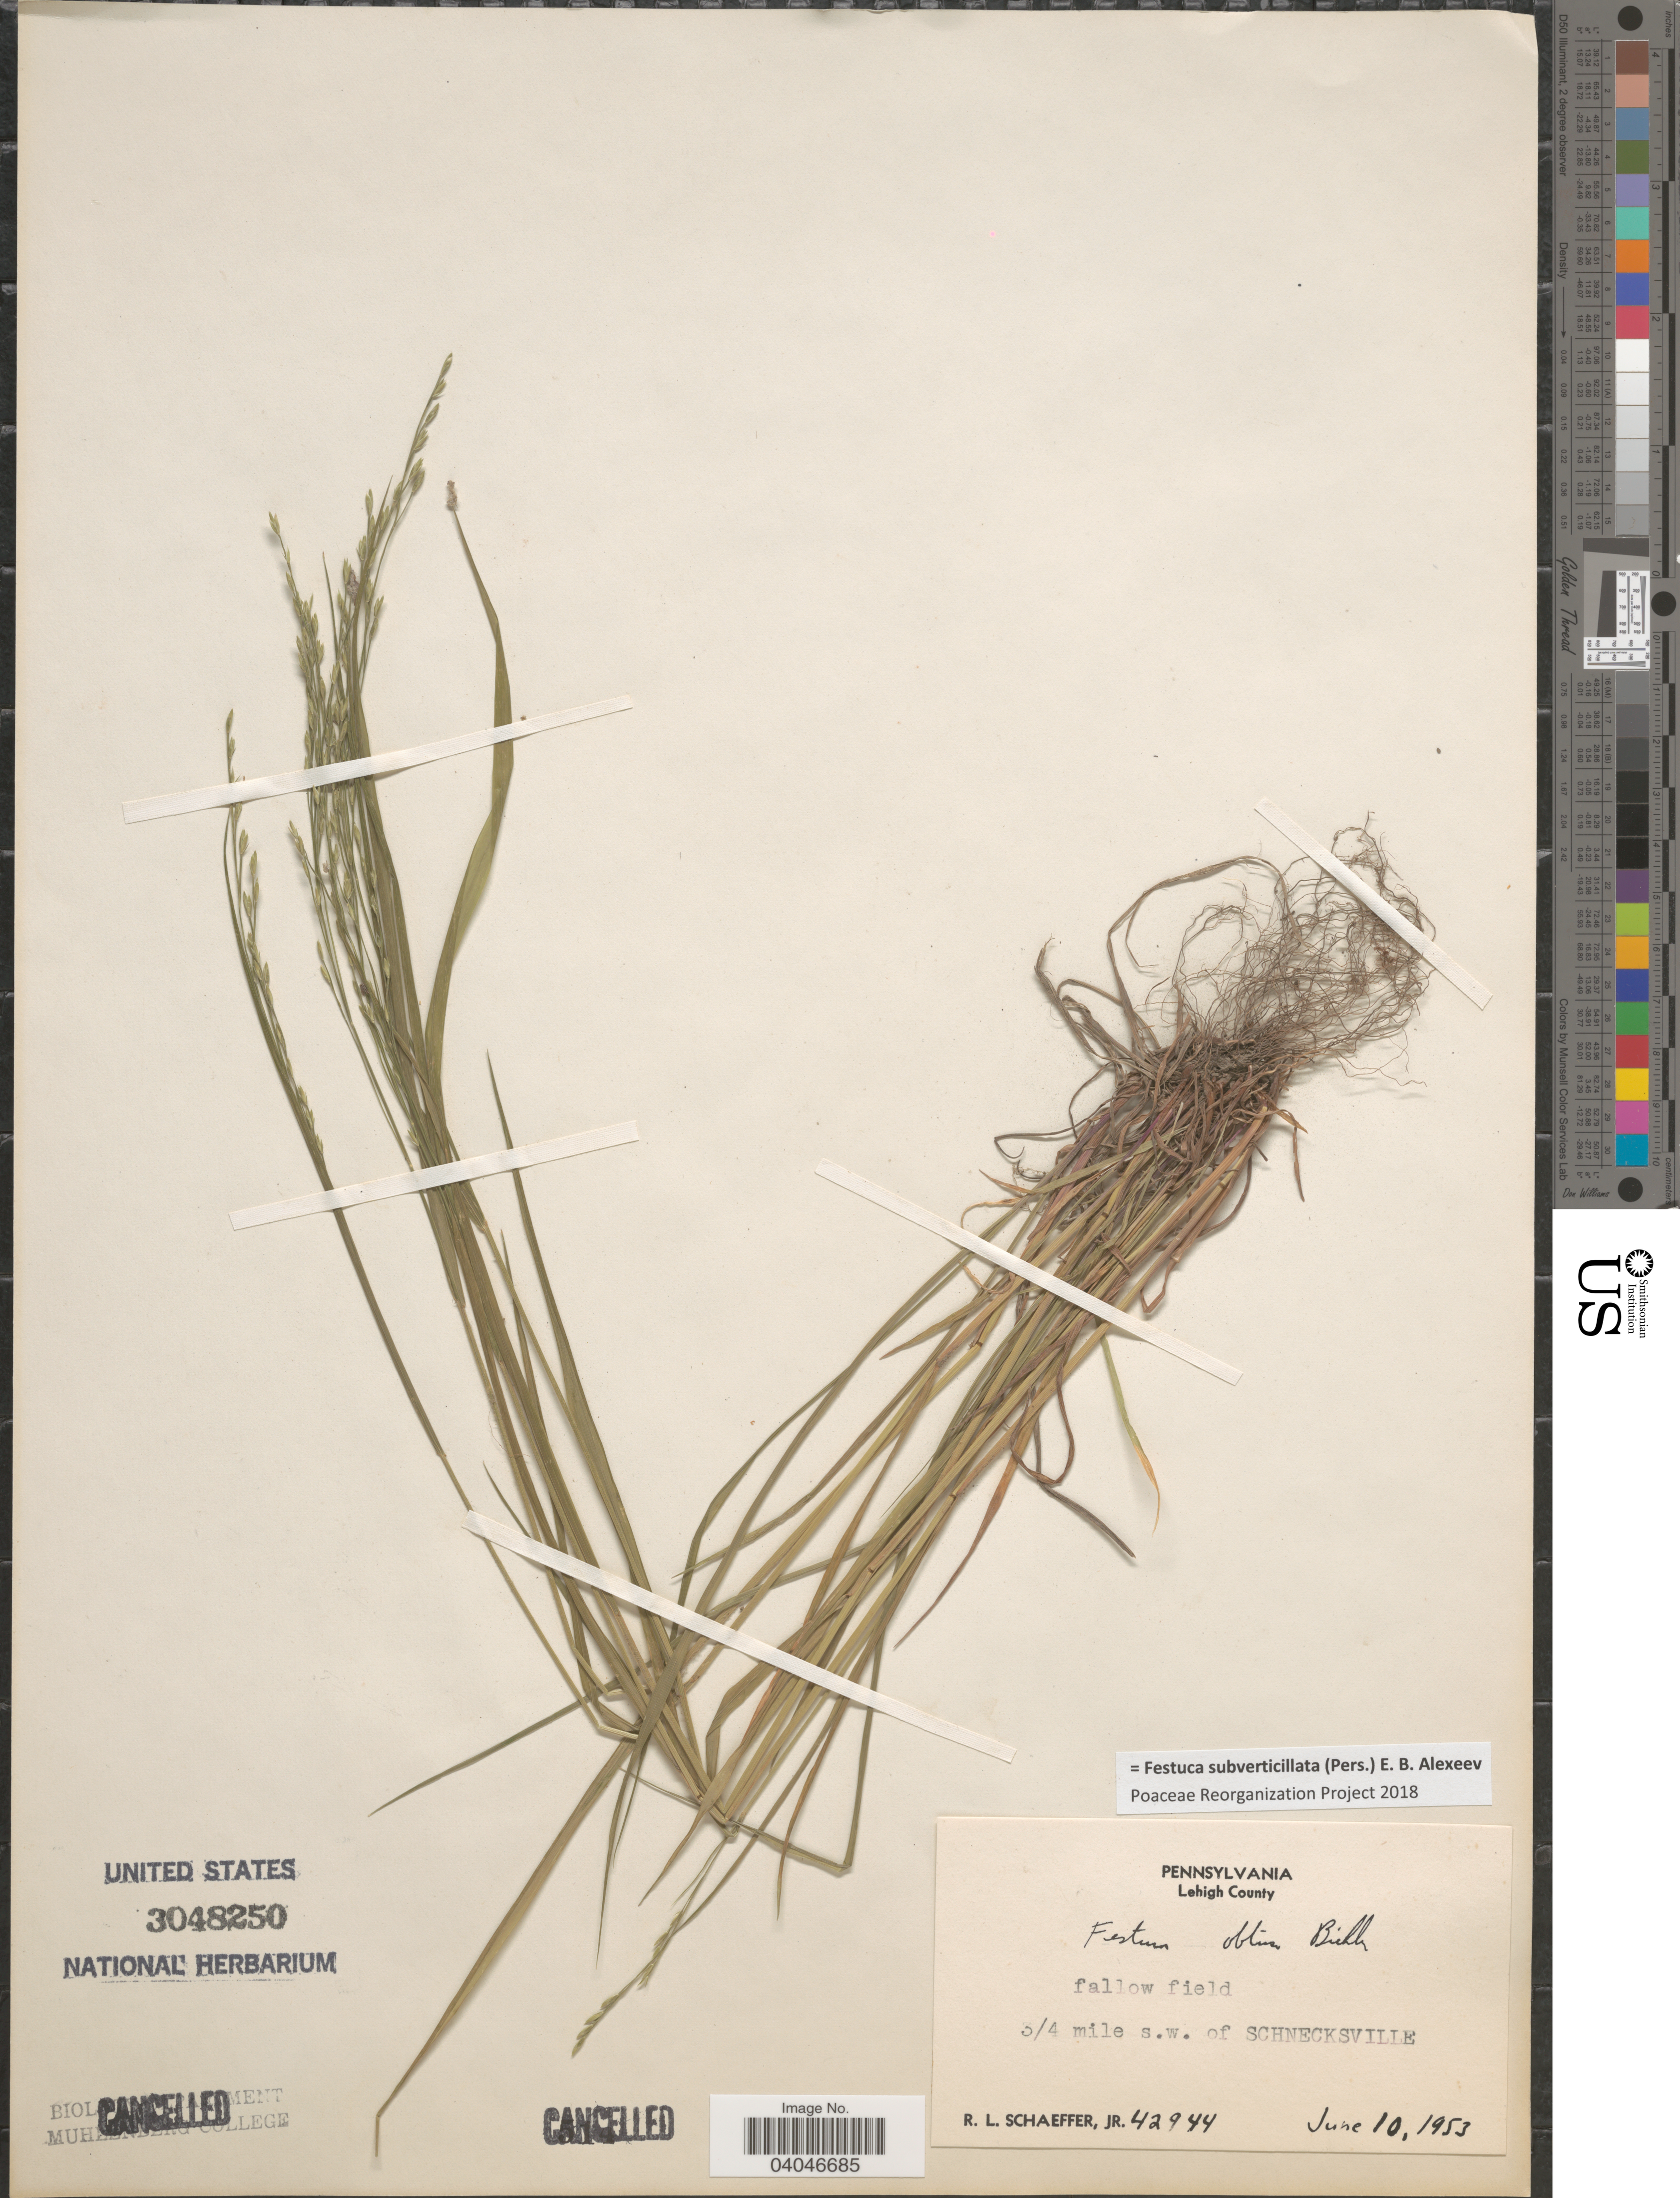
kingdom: Plantae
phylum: Tracheophyta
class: Liliopsida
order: Poales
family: Poaceae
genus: Festuca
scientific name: Festuca subverticillata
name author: (Pers.) E.B. Alexeev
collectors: R. L. Schaeffer Jr.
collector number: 42944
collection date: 1953-06-10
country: United States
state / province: Pennsylvania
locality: Lehigh County. 3/4 mile s.w. of SCHNECKSVILLE.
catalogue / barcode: US 3048250